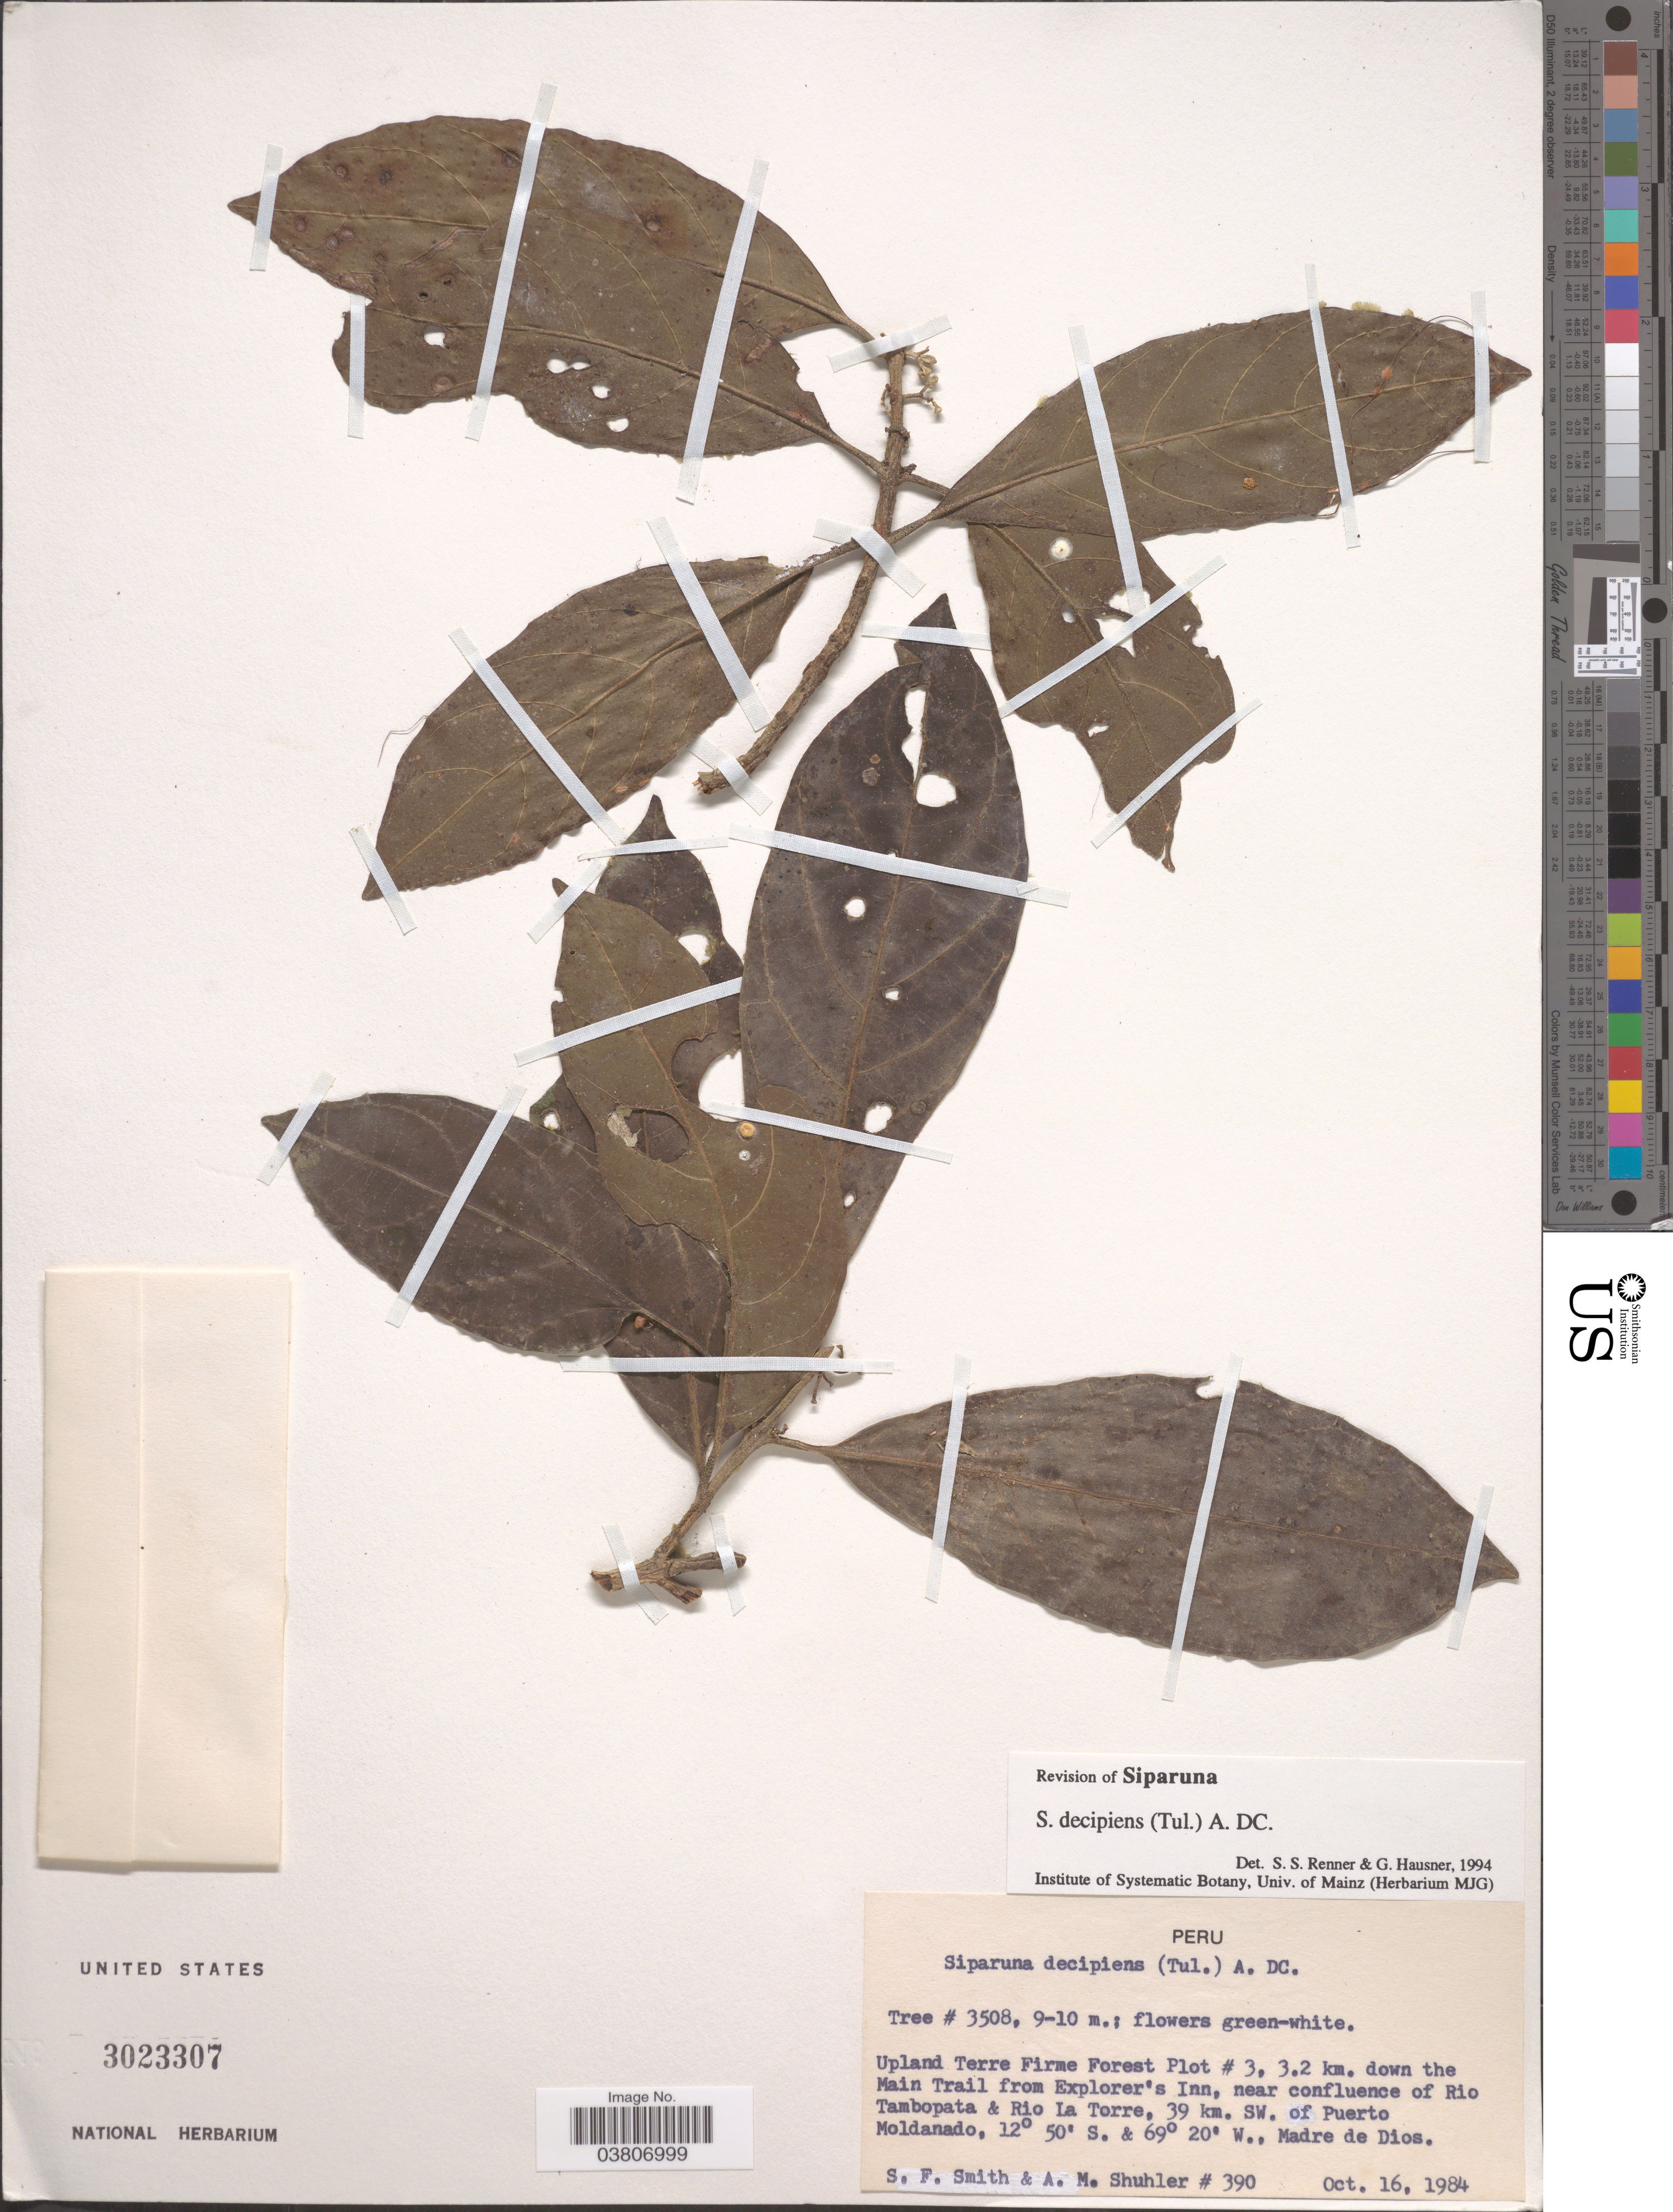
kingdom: Plantae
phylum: Tracheophyta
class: Magnoliopsida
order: Laurales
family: Siparunaceae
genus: Siparuna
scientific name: Siparuna decipiens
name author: (Tul.) A. DC.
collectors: S.F. Smith & A. Shuhler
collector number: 390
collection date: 1984-10-16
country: Peru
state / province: Madre de Dios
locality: Upland Terre Firme Forest Plot #3, 3.2 km. down the Main Trail from Explorer's Inn, near confluence of Rio Tambopata & Rio La Torre, 39 km. SW. of Puerto Moldanado.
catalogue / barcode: US 3023307